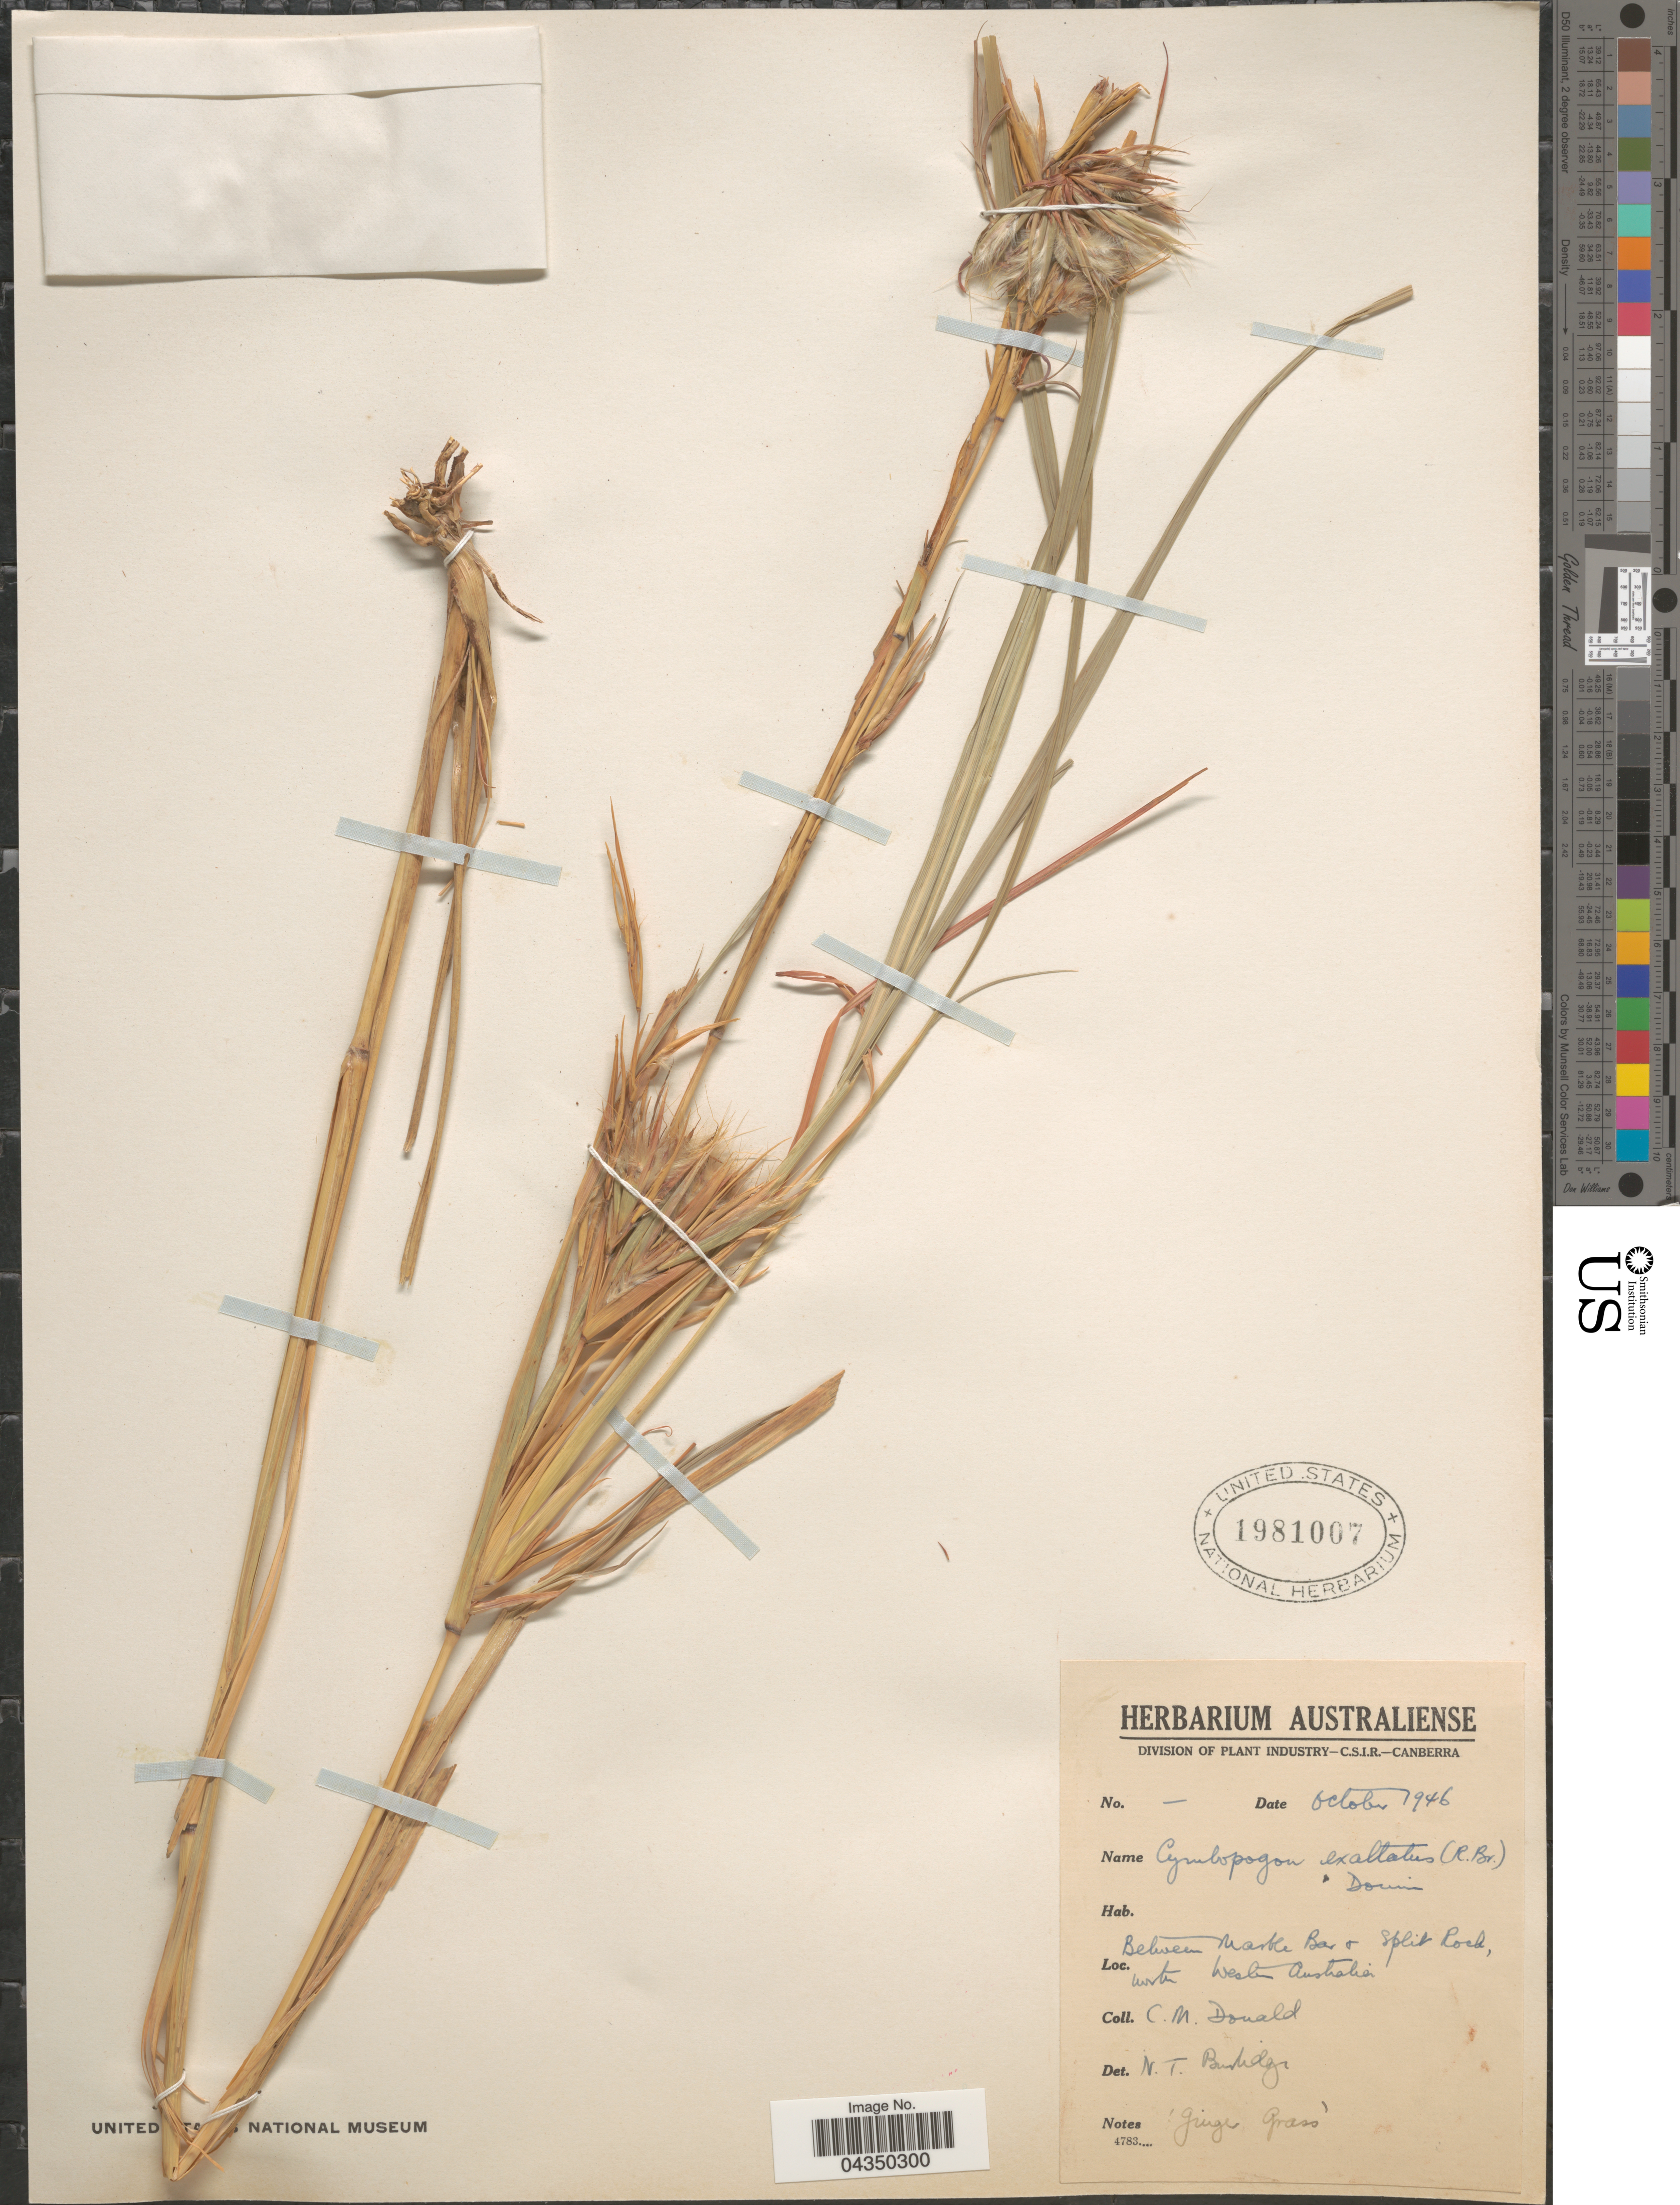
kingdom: Plantae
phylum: Tracheophyta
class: Liliopsida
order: Poales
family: Poaceae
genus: Cymbopogon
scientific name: Cymbopogon ambiguus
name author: A. Camus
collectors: C. Donald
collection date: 1946-10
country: Australia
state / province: Western Australia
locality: Between Marke Bar & Split Road.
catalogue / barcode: US 1981007